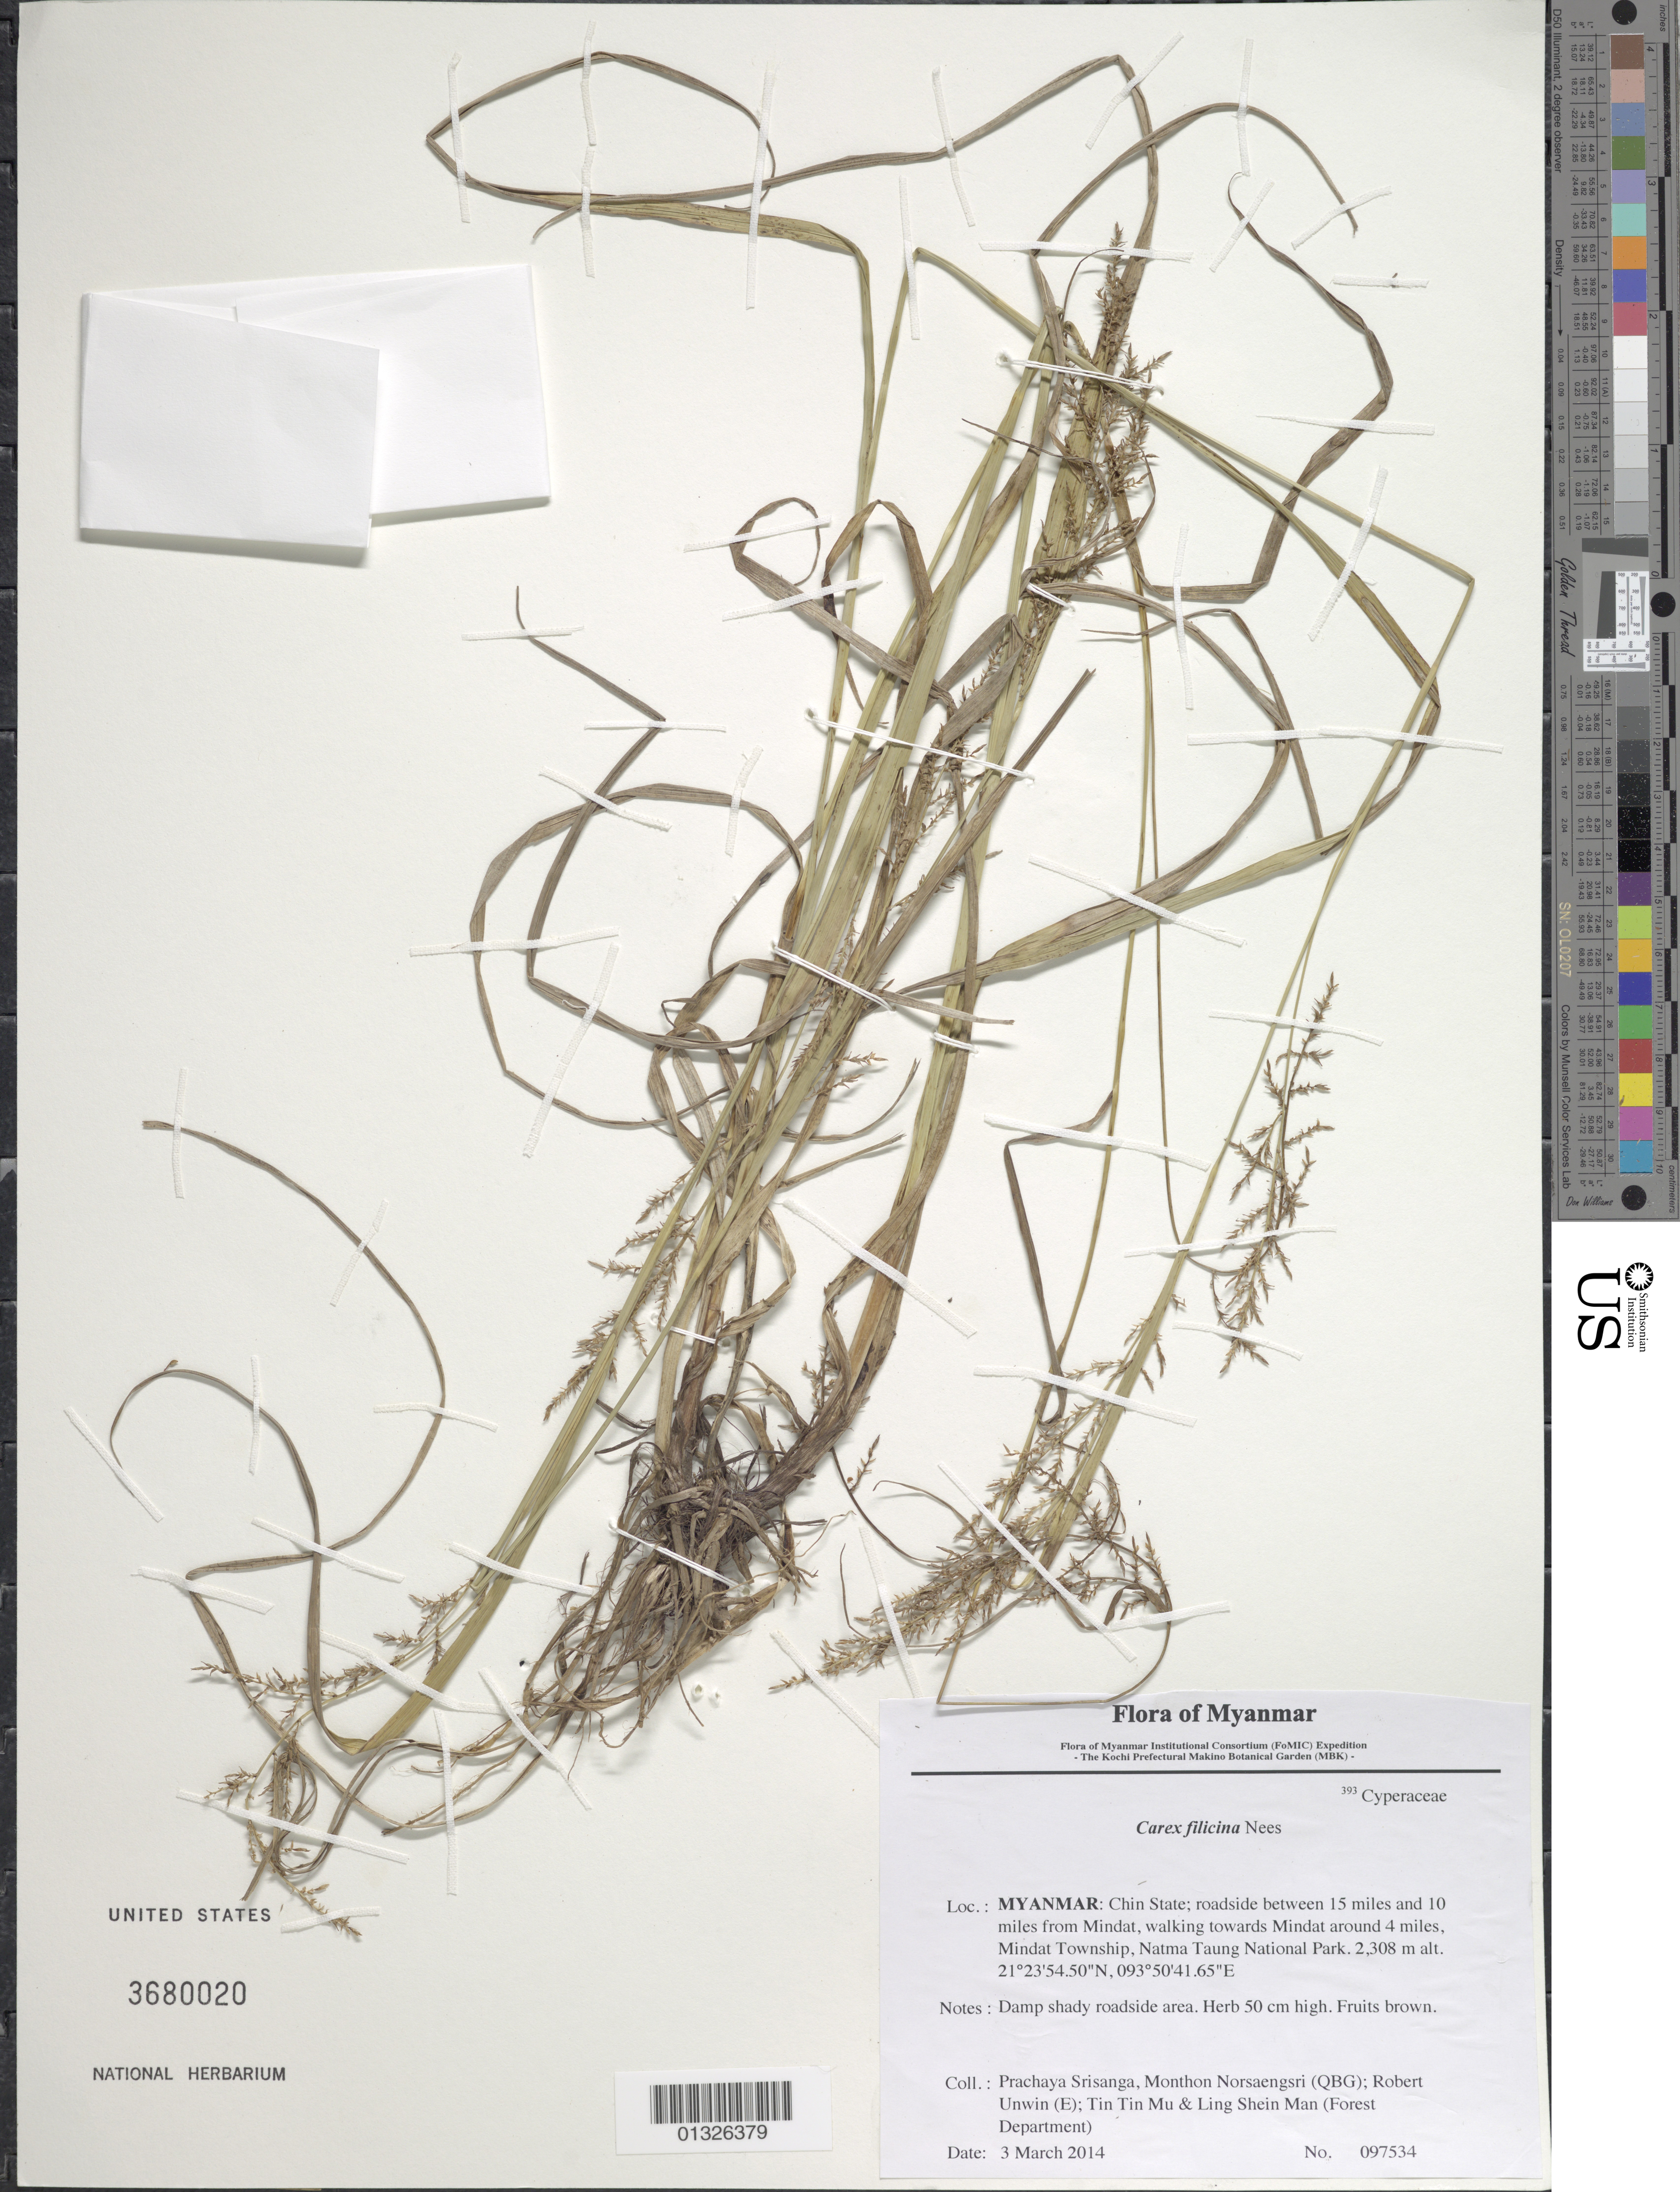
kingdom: Plantae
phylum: Tracheophyta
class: Liliopsida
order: Poales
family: Cyperaceae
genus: Carex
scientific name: Carex filicina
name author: Nees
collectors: P. Srisanga, M. Norsaengsri, R. Unwin, Tin Tin Mu & Ling Shein Man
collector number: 97534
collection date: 2014-03-03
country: Myanmar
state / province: Chin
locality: Roadside between 15 miles and 10 miles from Mindat, walking towards Mindat around 4 miles, Mindat Township, Natma Taung National Park.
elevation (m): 2308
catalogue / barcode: US 3680020